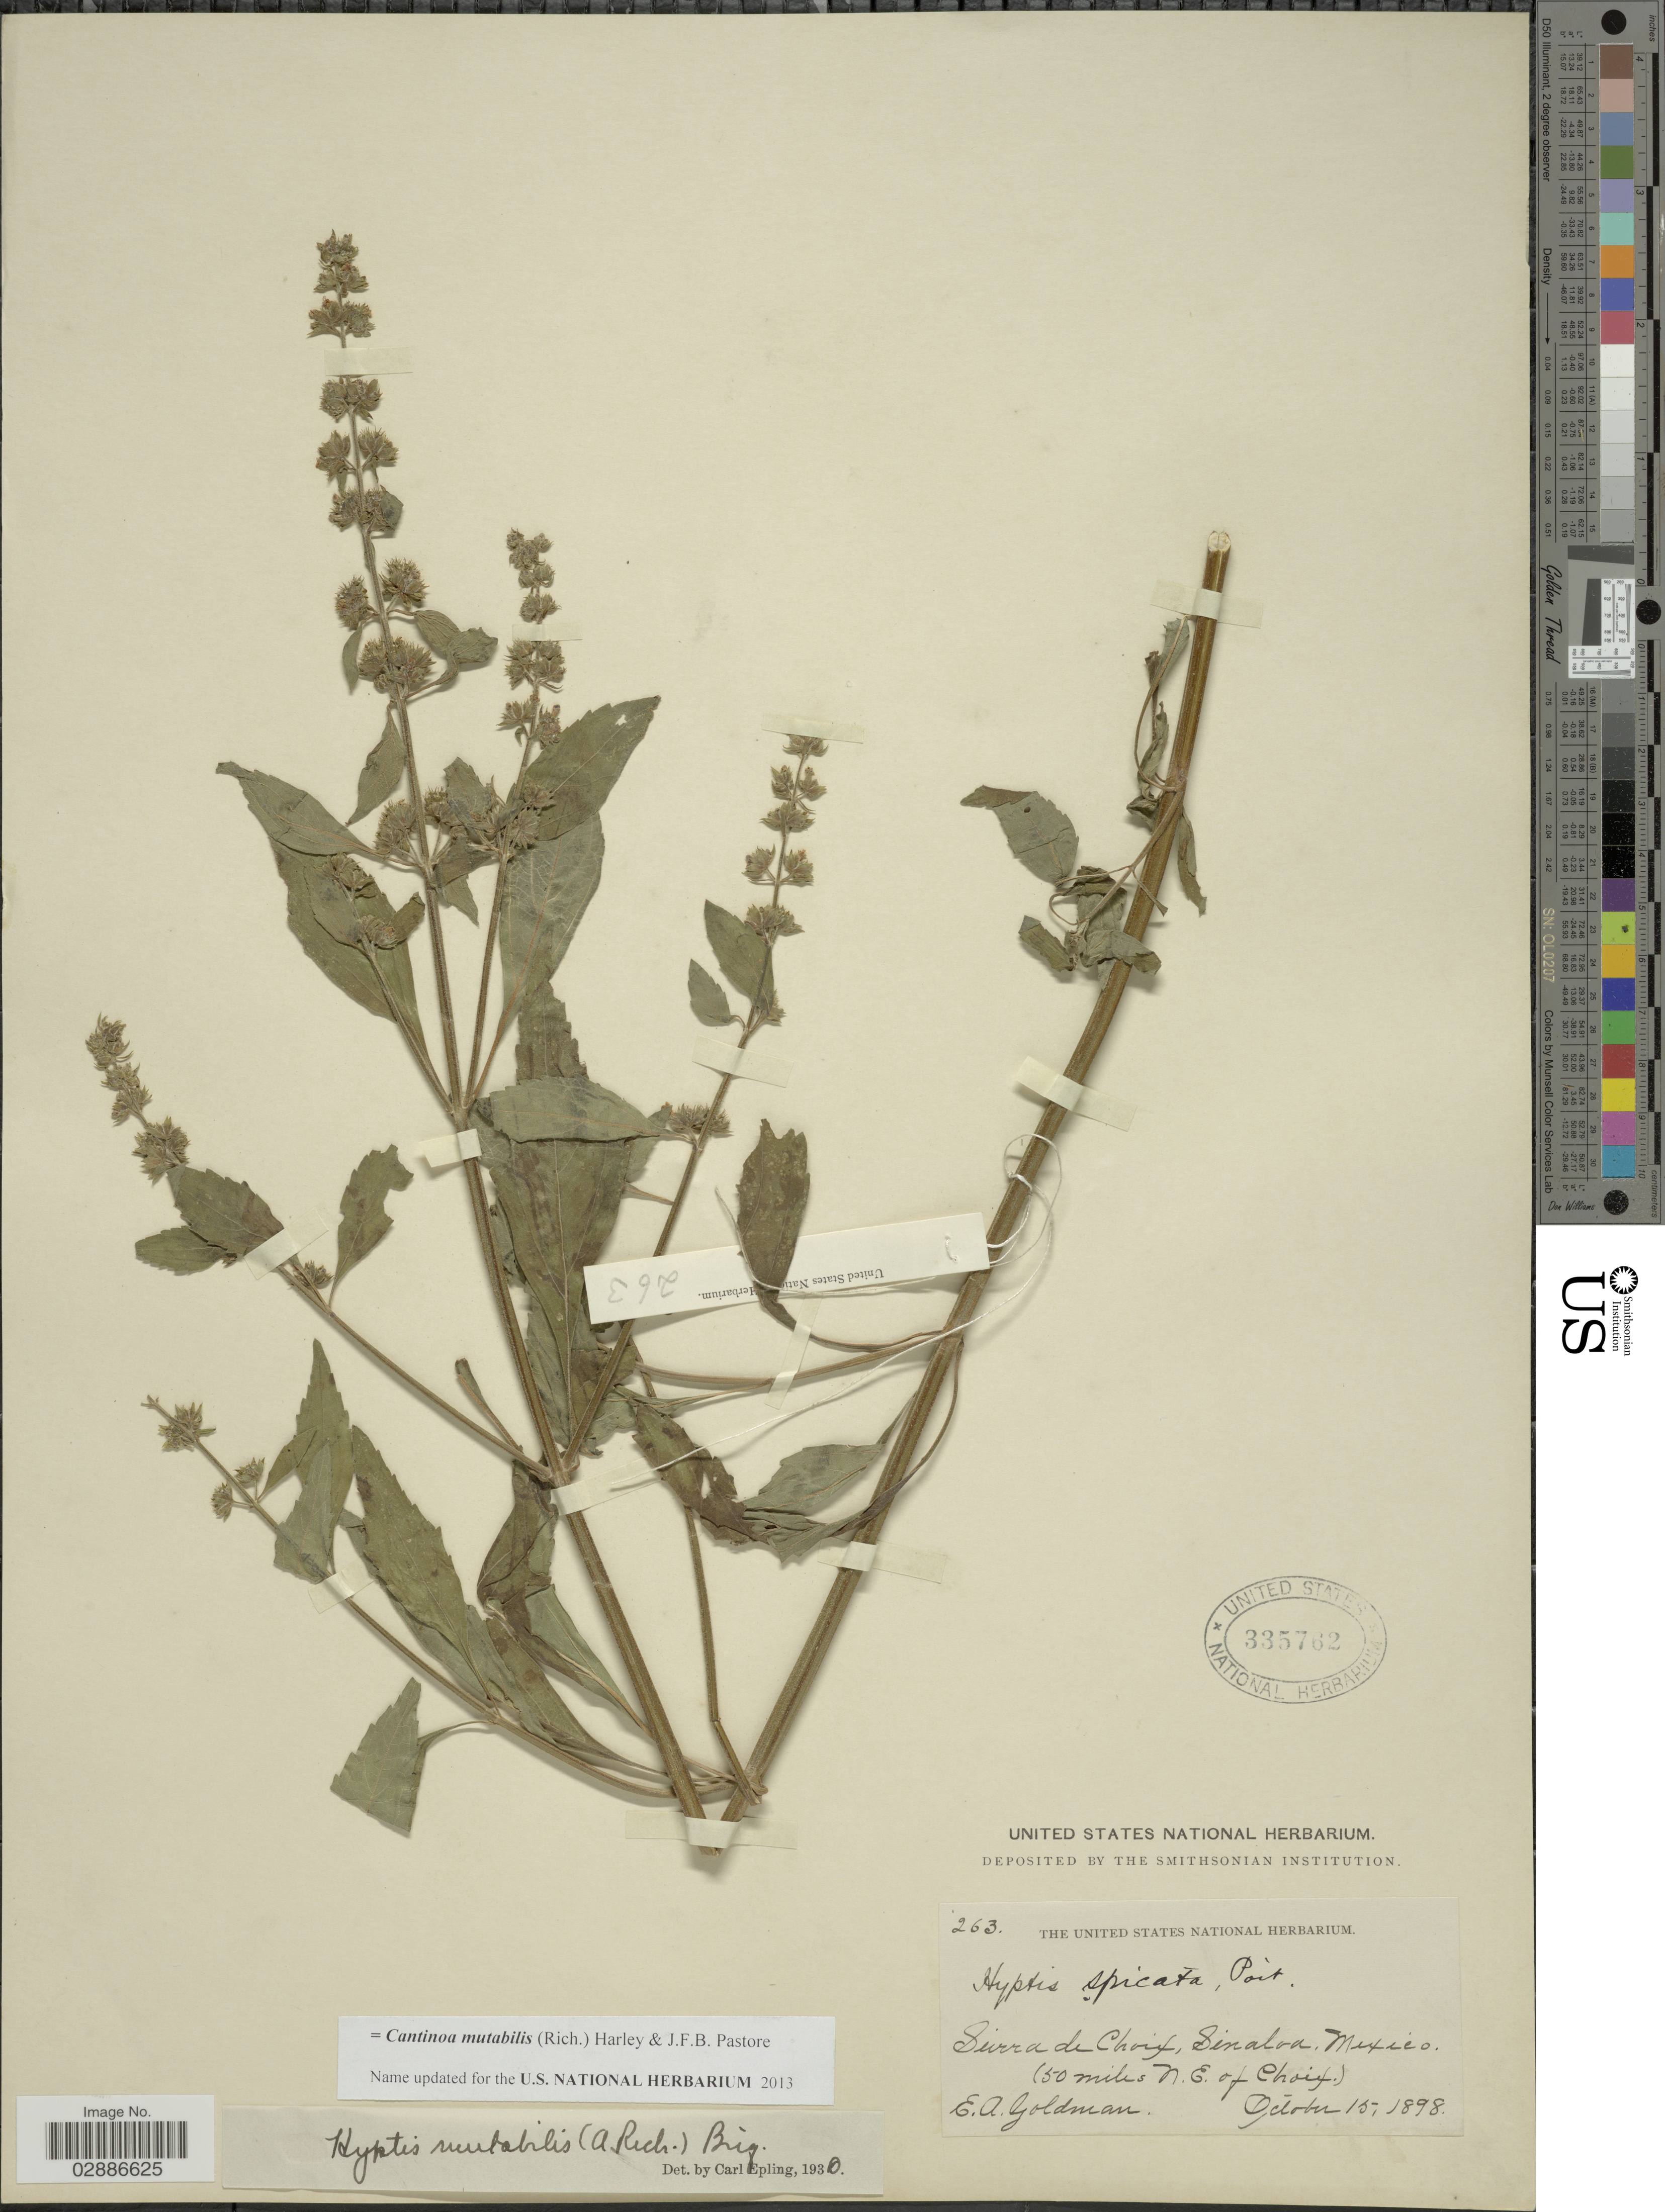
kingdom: Plantae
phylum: Tracheophyta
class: Magnoliopsida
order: Lamiales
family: Lamiaceae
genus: Cantinoa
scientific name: Cantinoa mutabilis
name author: (Epling) Harley & J.F.B. Pastore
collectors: E. A. Goldman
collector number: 263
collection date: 1898-10-15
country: Mexico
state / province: Sinaloa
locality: Sierra de Choix, Sinaloa, Mexico, (50 miles N.E. of Choix).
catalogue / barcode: US 335762